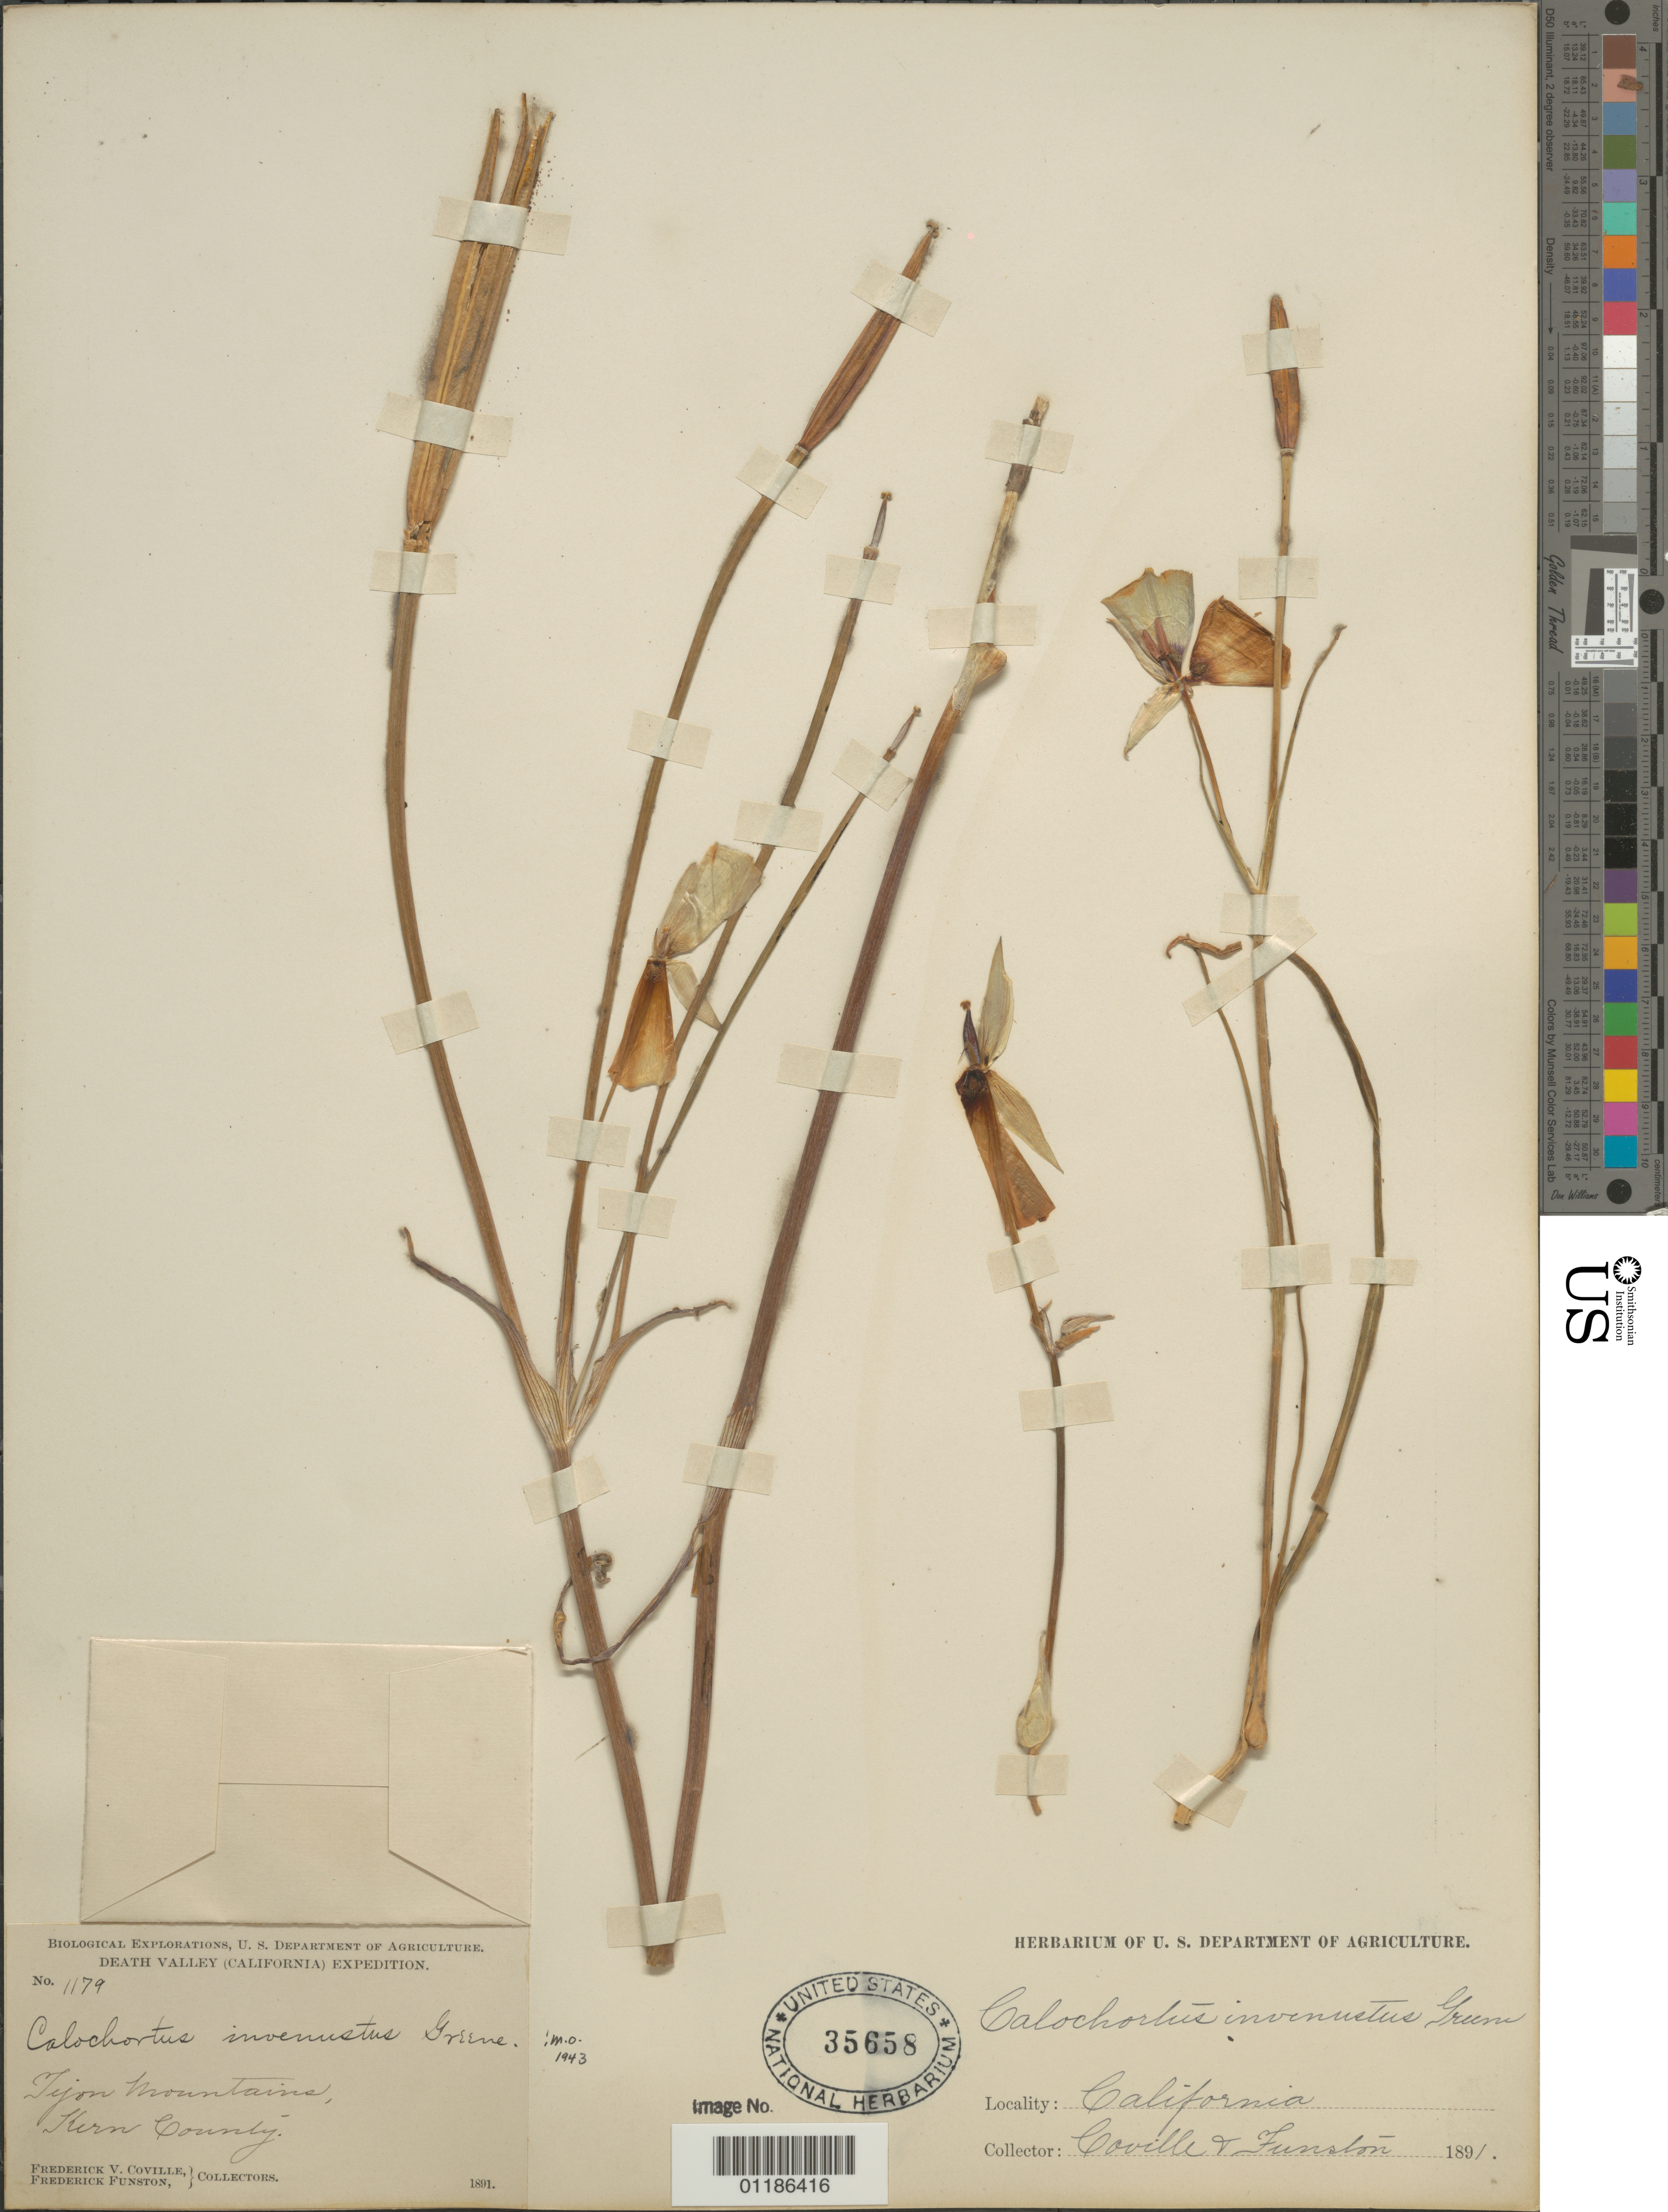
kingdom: Plantae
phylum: Tracheophyta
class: Liliopsida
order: Liliales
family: Liliaceae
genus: Calochortus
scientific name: Calochortus invenustus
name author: Greene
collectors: F. V. Coville & F. Funston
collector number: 1179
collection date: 1891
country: United States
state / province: California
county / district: Kern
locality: Tejon Mts.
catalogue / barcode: US 35658